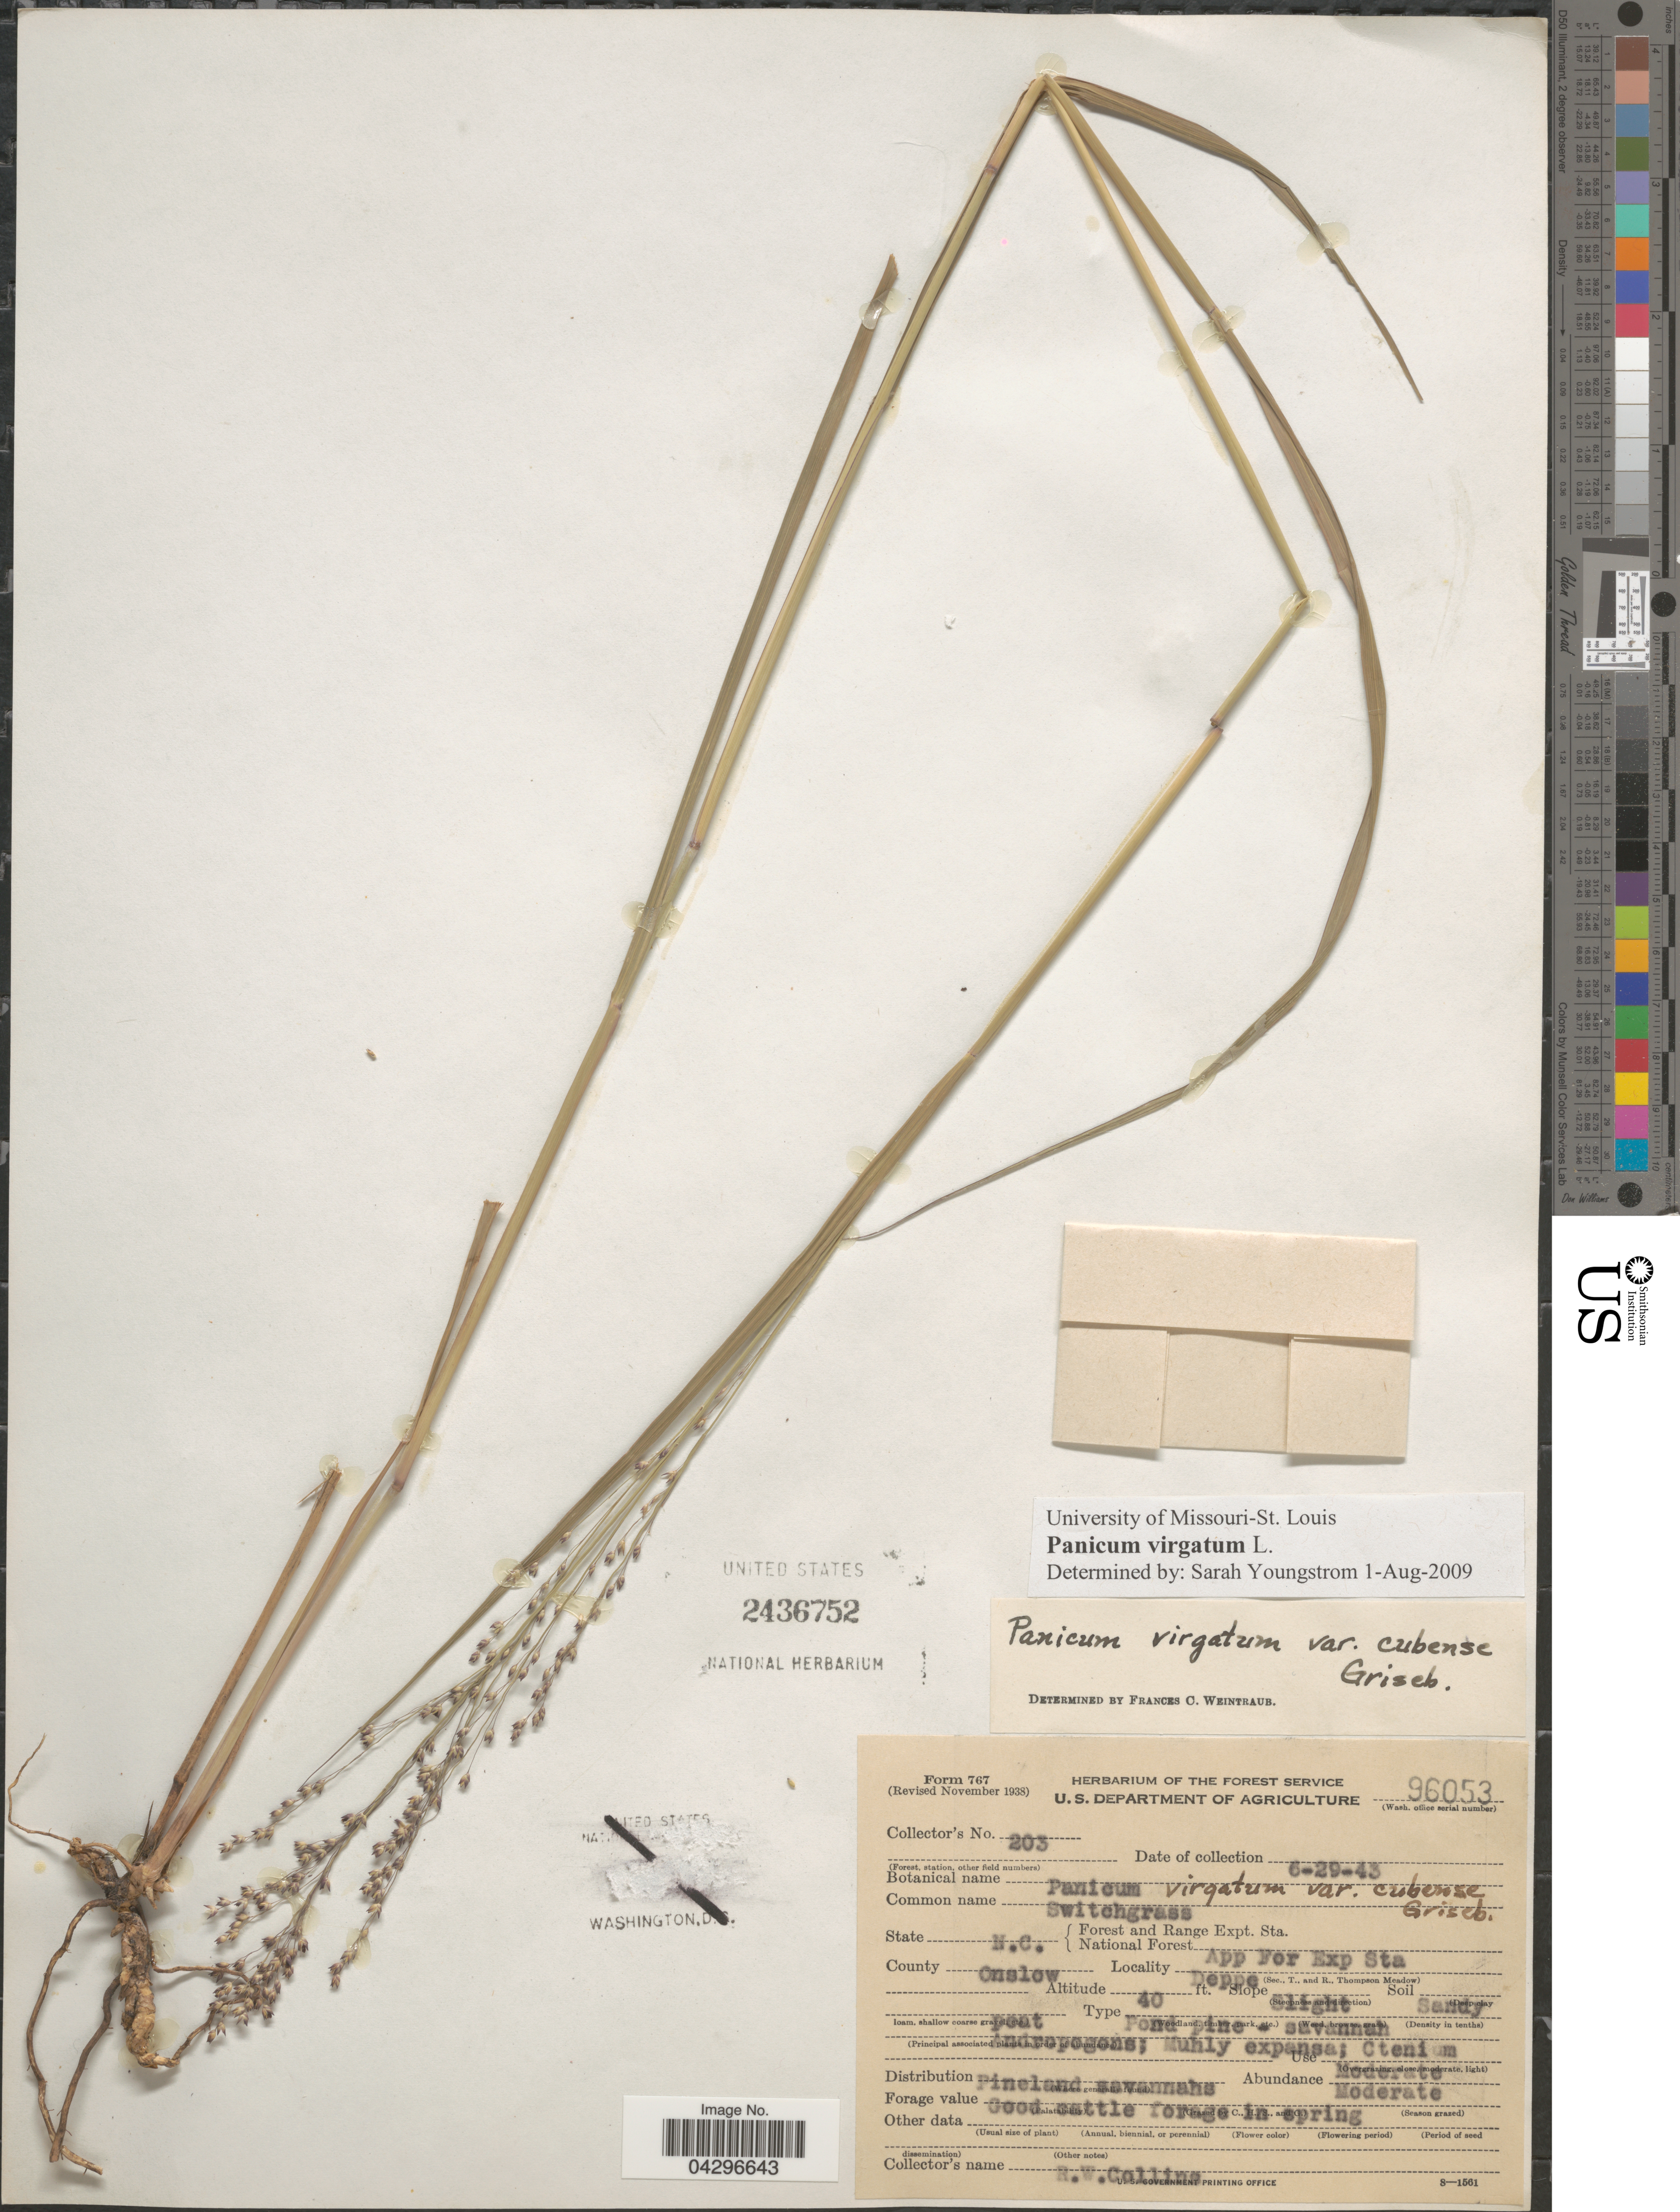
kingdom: Plantae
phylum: Tracheophyta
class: Liliopsida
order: Poales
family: Poaceae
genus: Panicum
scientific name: Panicum virgatum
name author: L.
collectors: R. Collins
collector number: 203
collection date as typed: Transcribed d/m/y: 29/6/43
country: United States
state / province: North Carolina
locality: Forest and Range Expt. Sta. National Forest App For Exp Sta. County Onslow.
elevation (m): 12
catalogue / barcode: US 2436752